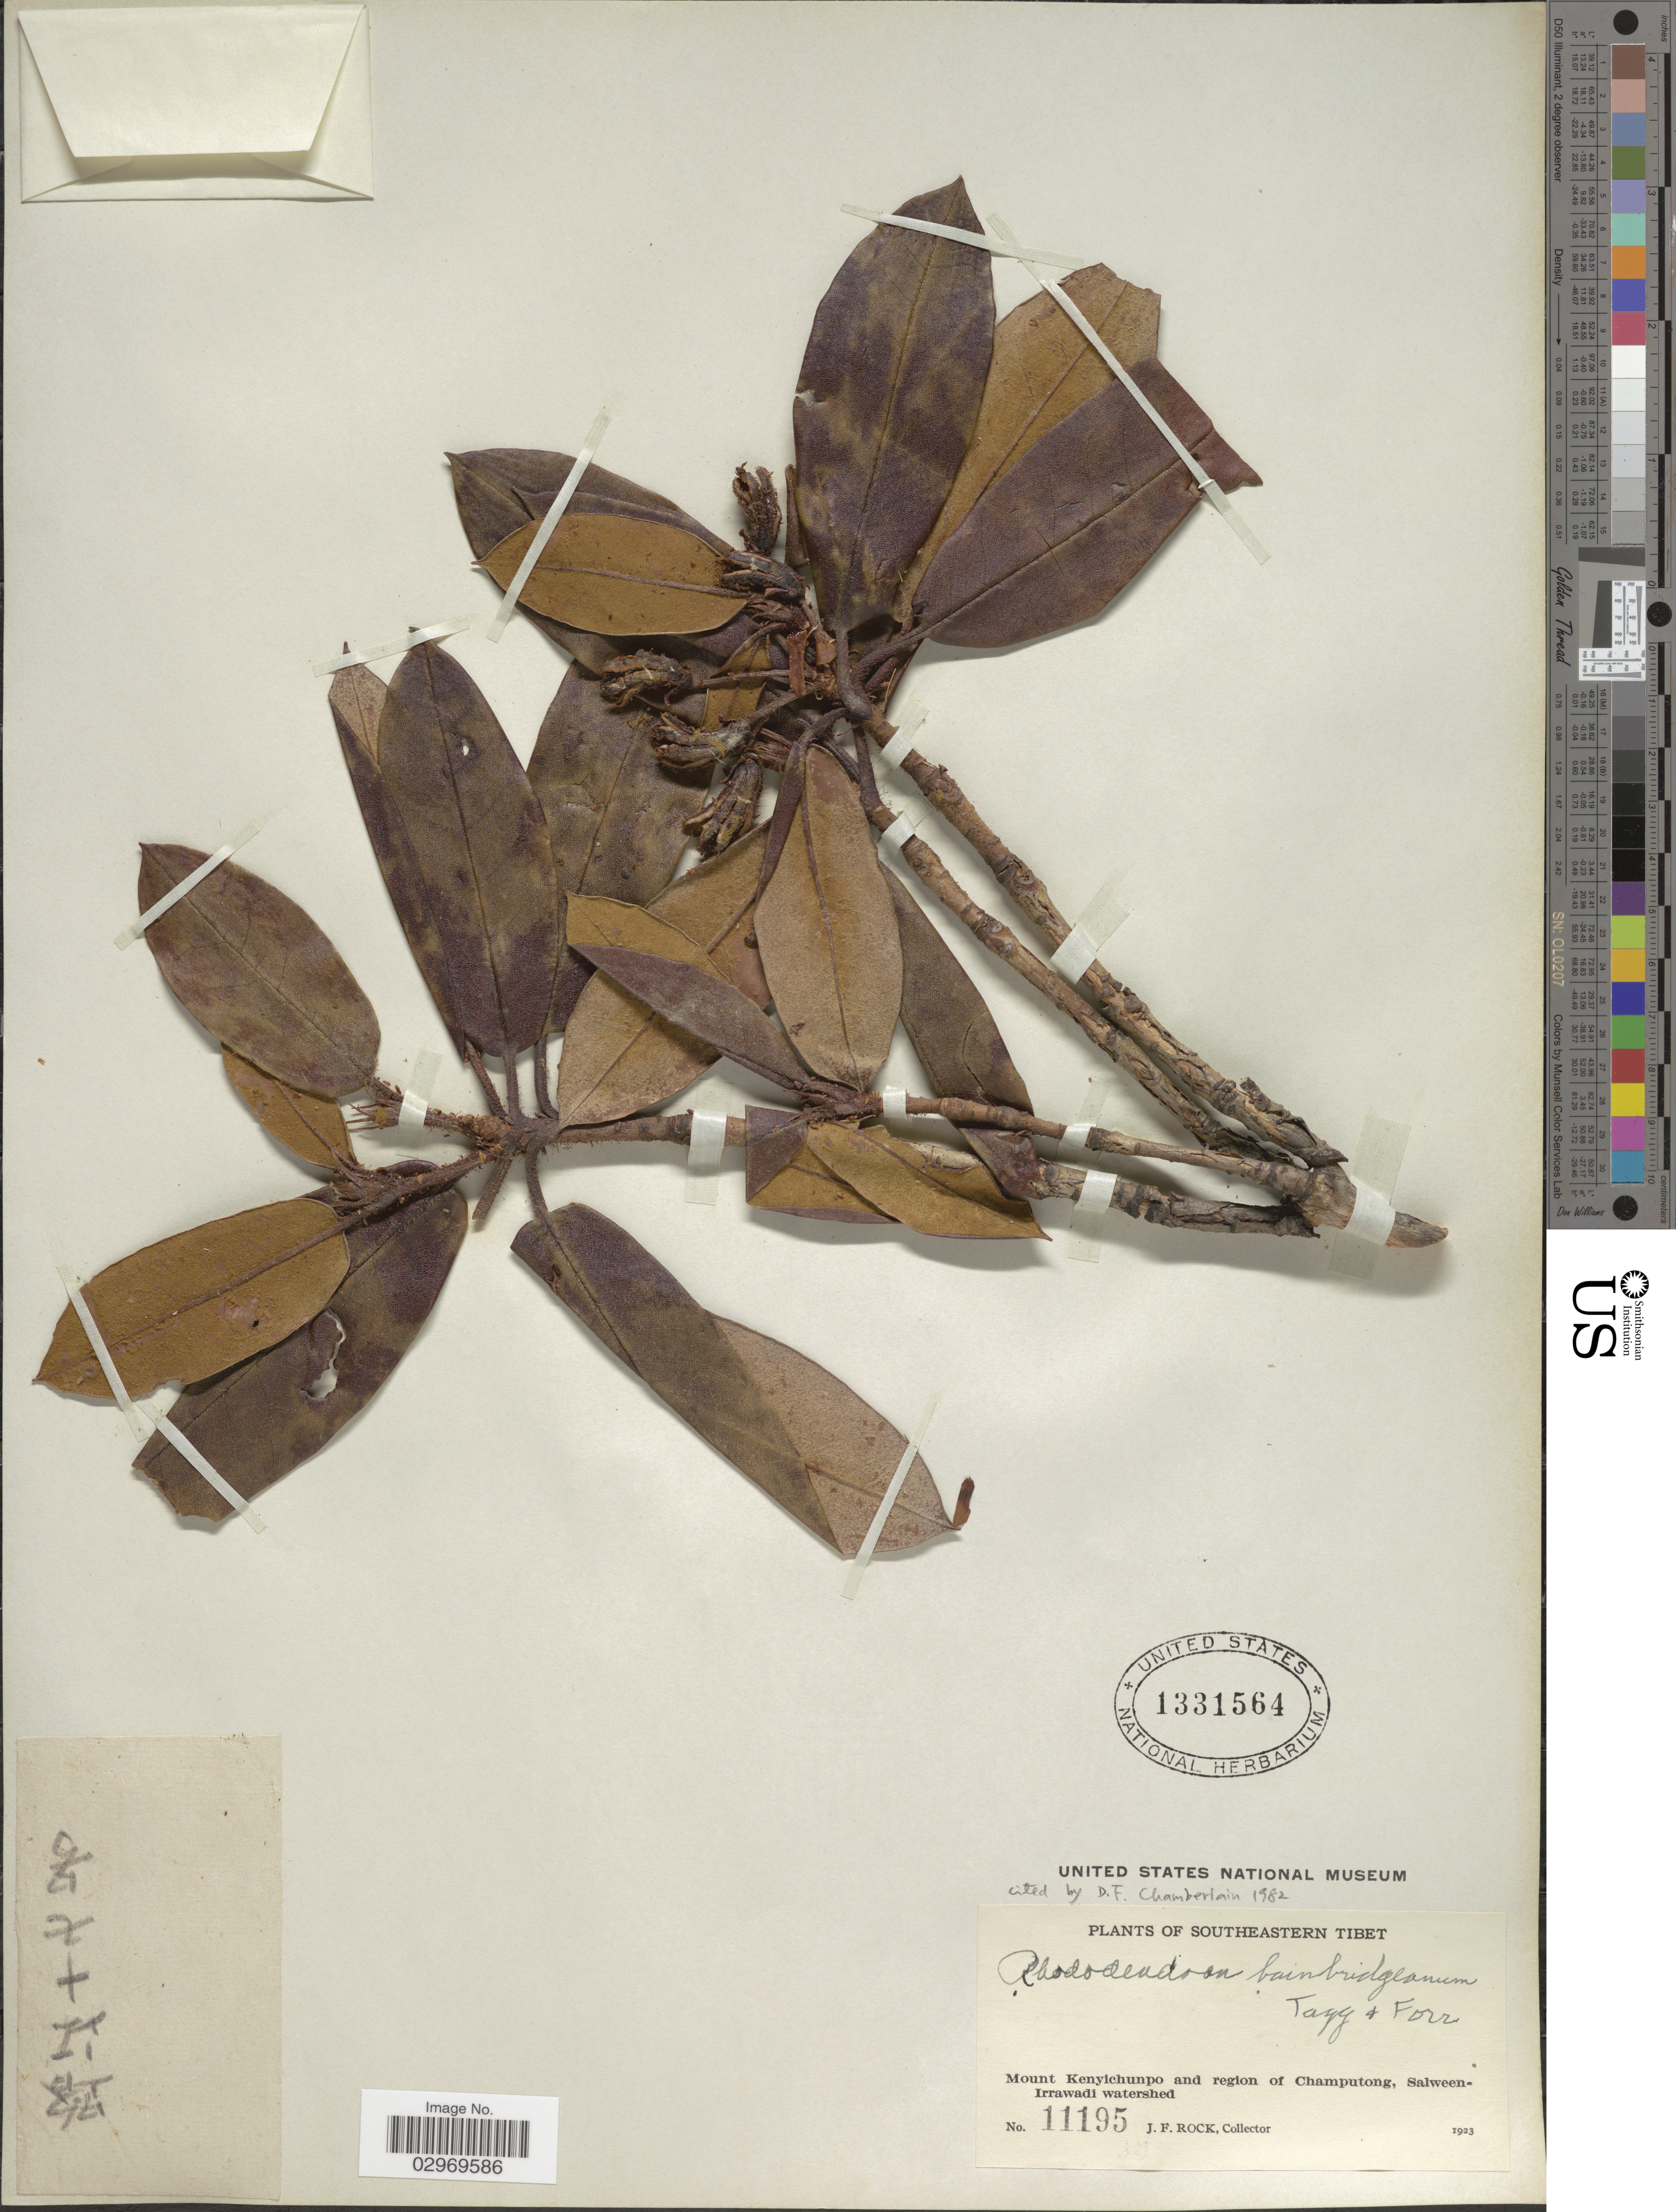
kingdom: Plantae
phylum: Tracheophyta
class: Magnoliopsida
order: Ericales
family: Ericaceae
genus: Rhododendron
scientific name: Rhododendron bainbridgeanum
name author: Tagg & Forrest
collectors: J. Rock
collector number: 11195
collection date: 1923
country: China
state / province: Xizang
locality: Southeastern Tibet, Mount Kenyichunpo and region of Champutong, Salween-Irrawadi watershed.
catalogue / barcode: US 1331564